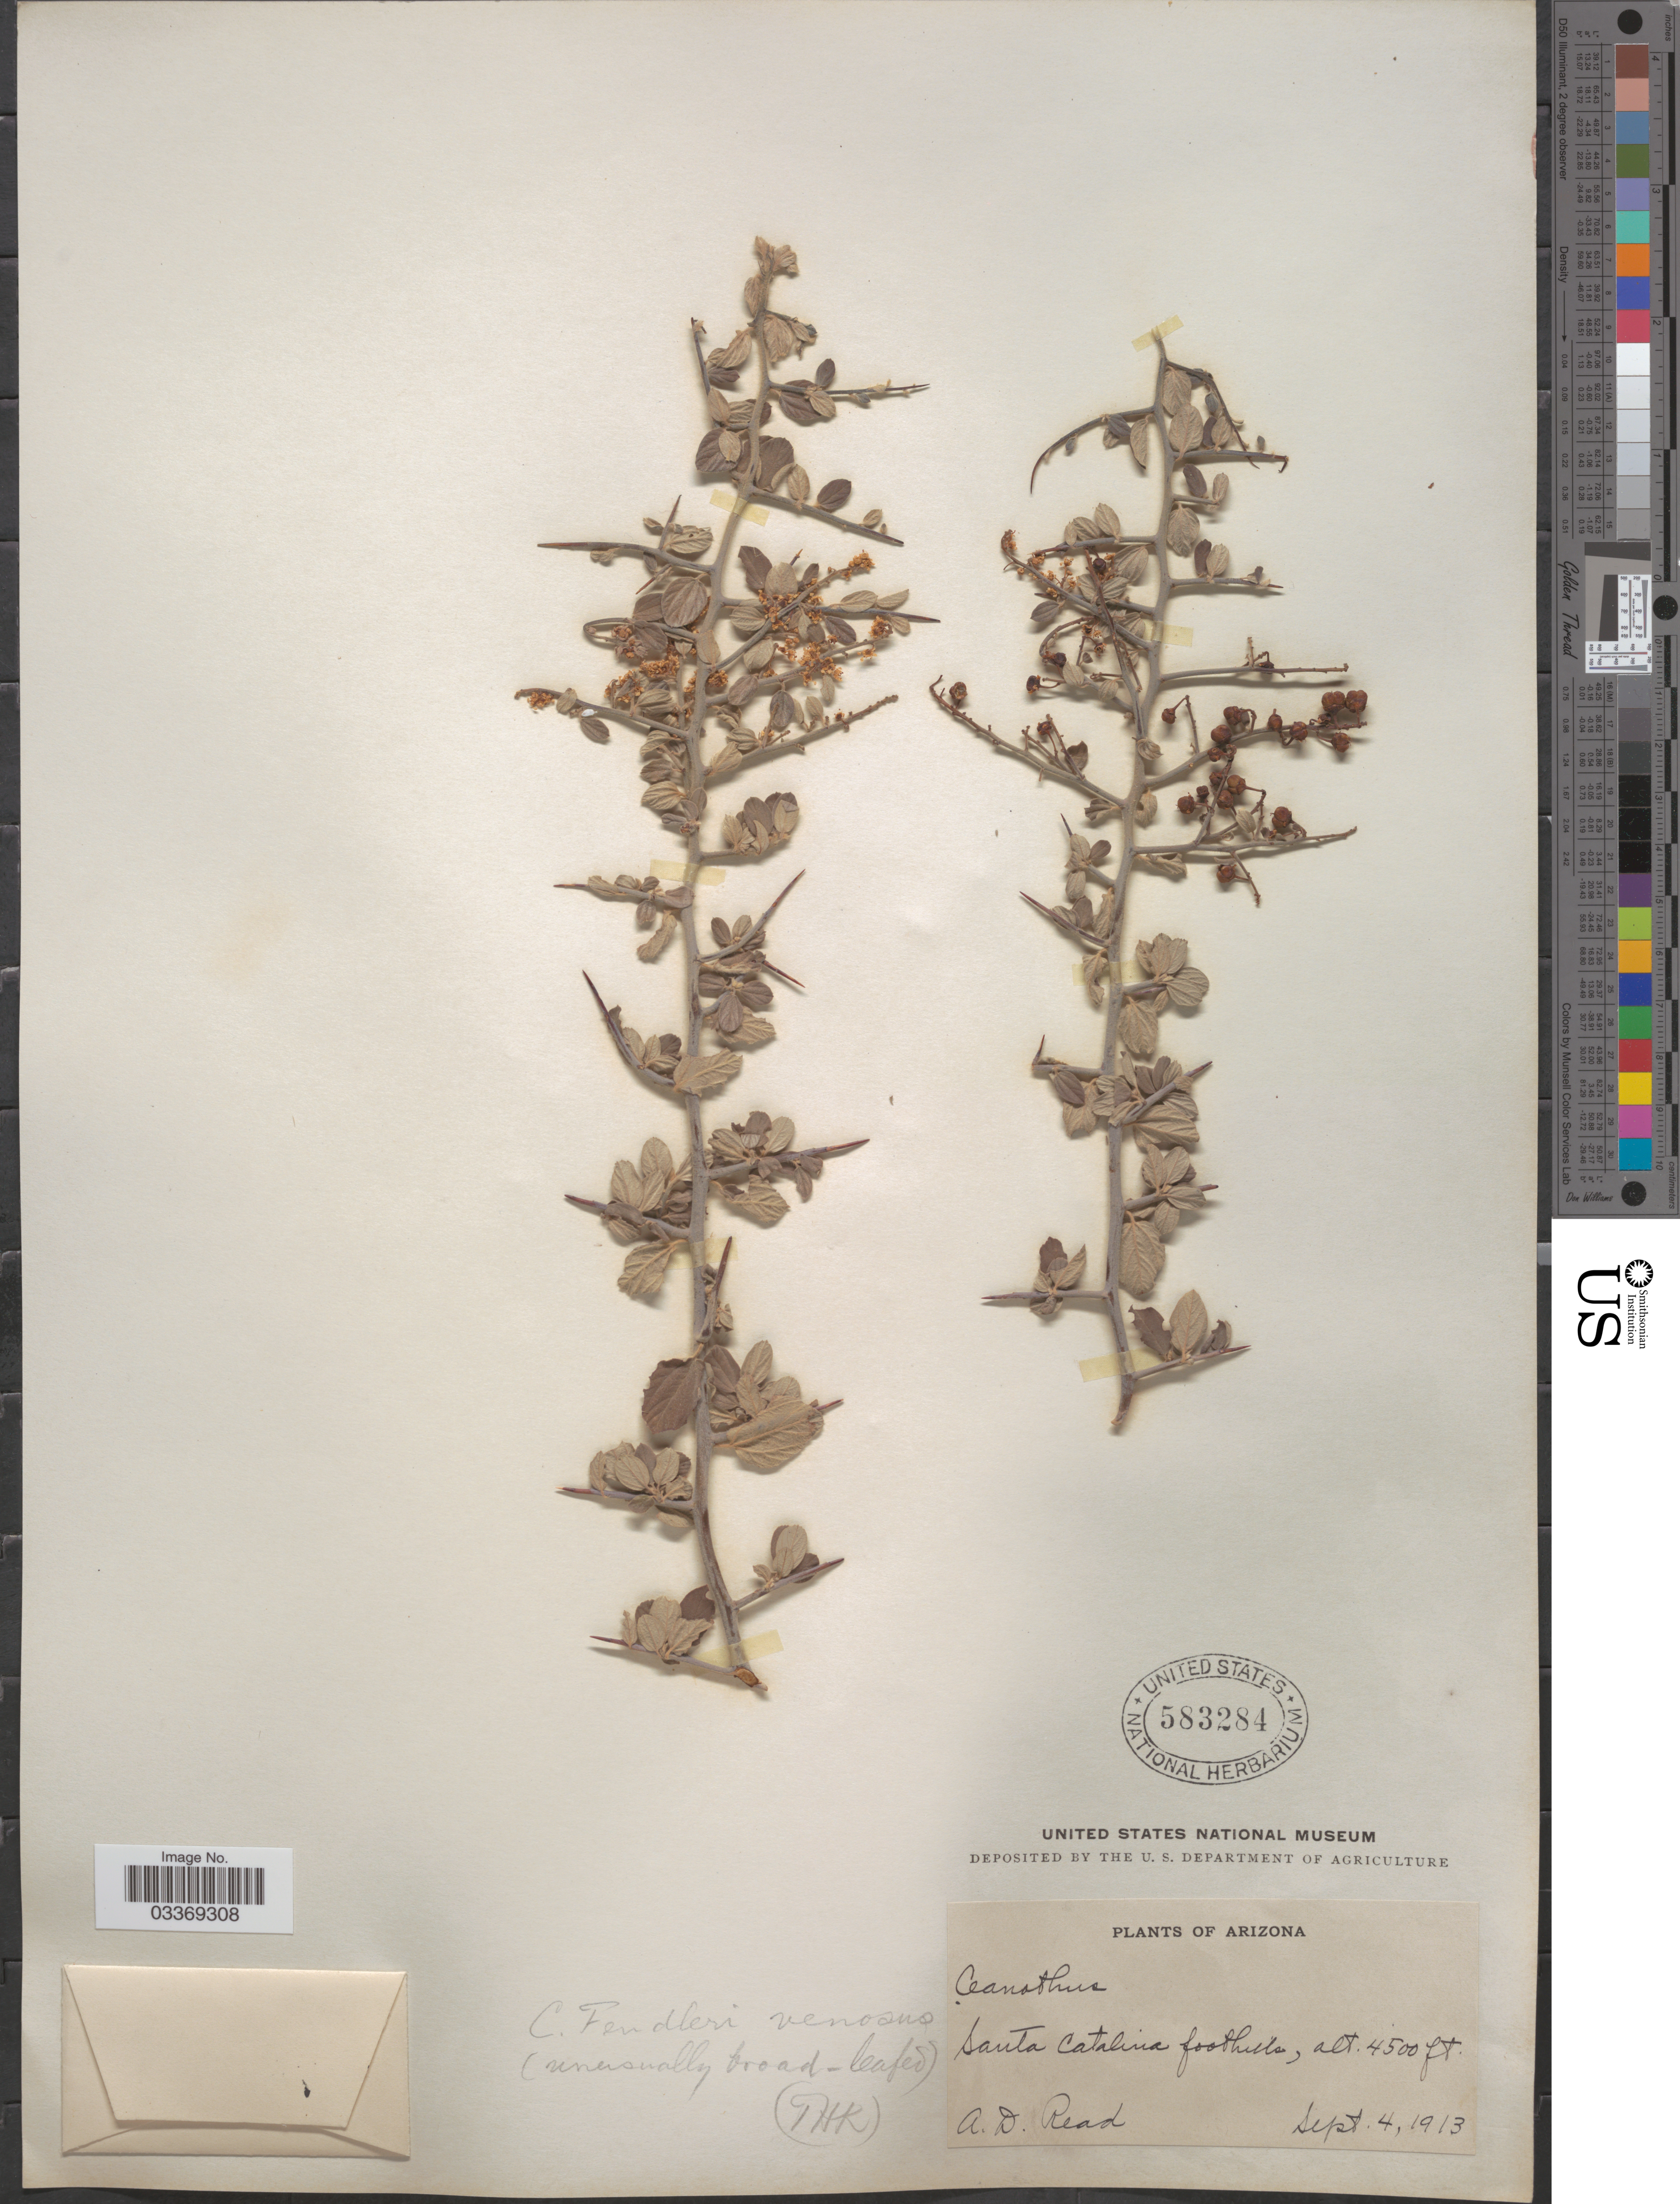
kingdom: Plantae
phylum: Tracheophyta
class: Magnoliopsida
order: Rosales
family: Rhamnaceae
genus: Ceanothus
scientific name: Ceanothus fendleri var. venosus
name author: (A. Gray) Trel.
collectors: A. D. Read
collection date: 1913-09-04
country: United States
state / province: Arizona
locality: Santa Catalina foothills.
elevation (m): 1372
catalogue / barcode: US 583284